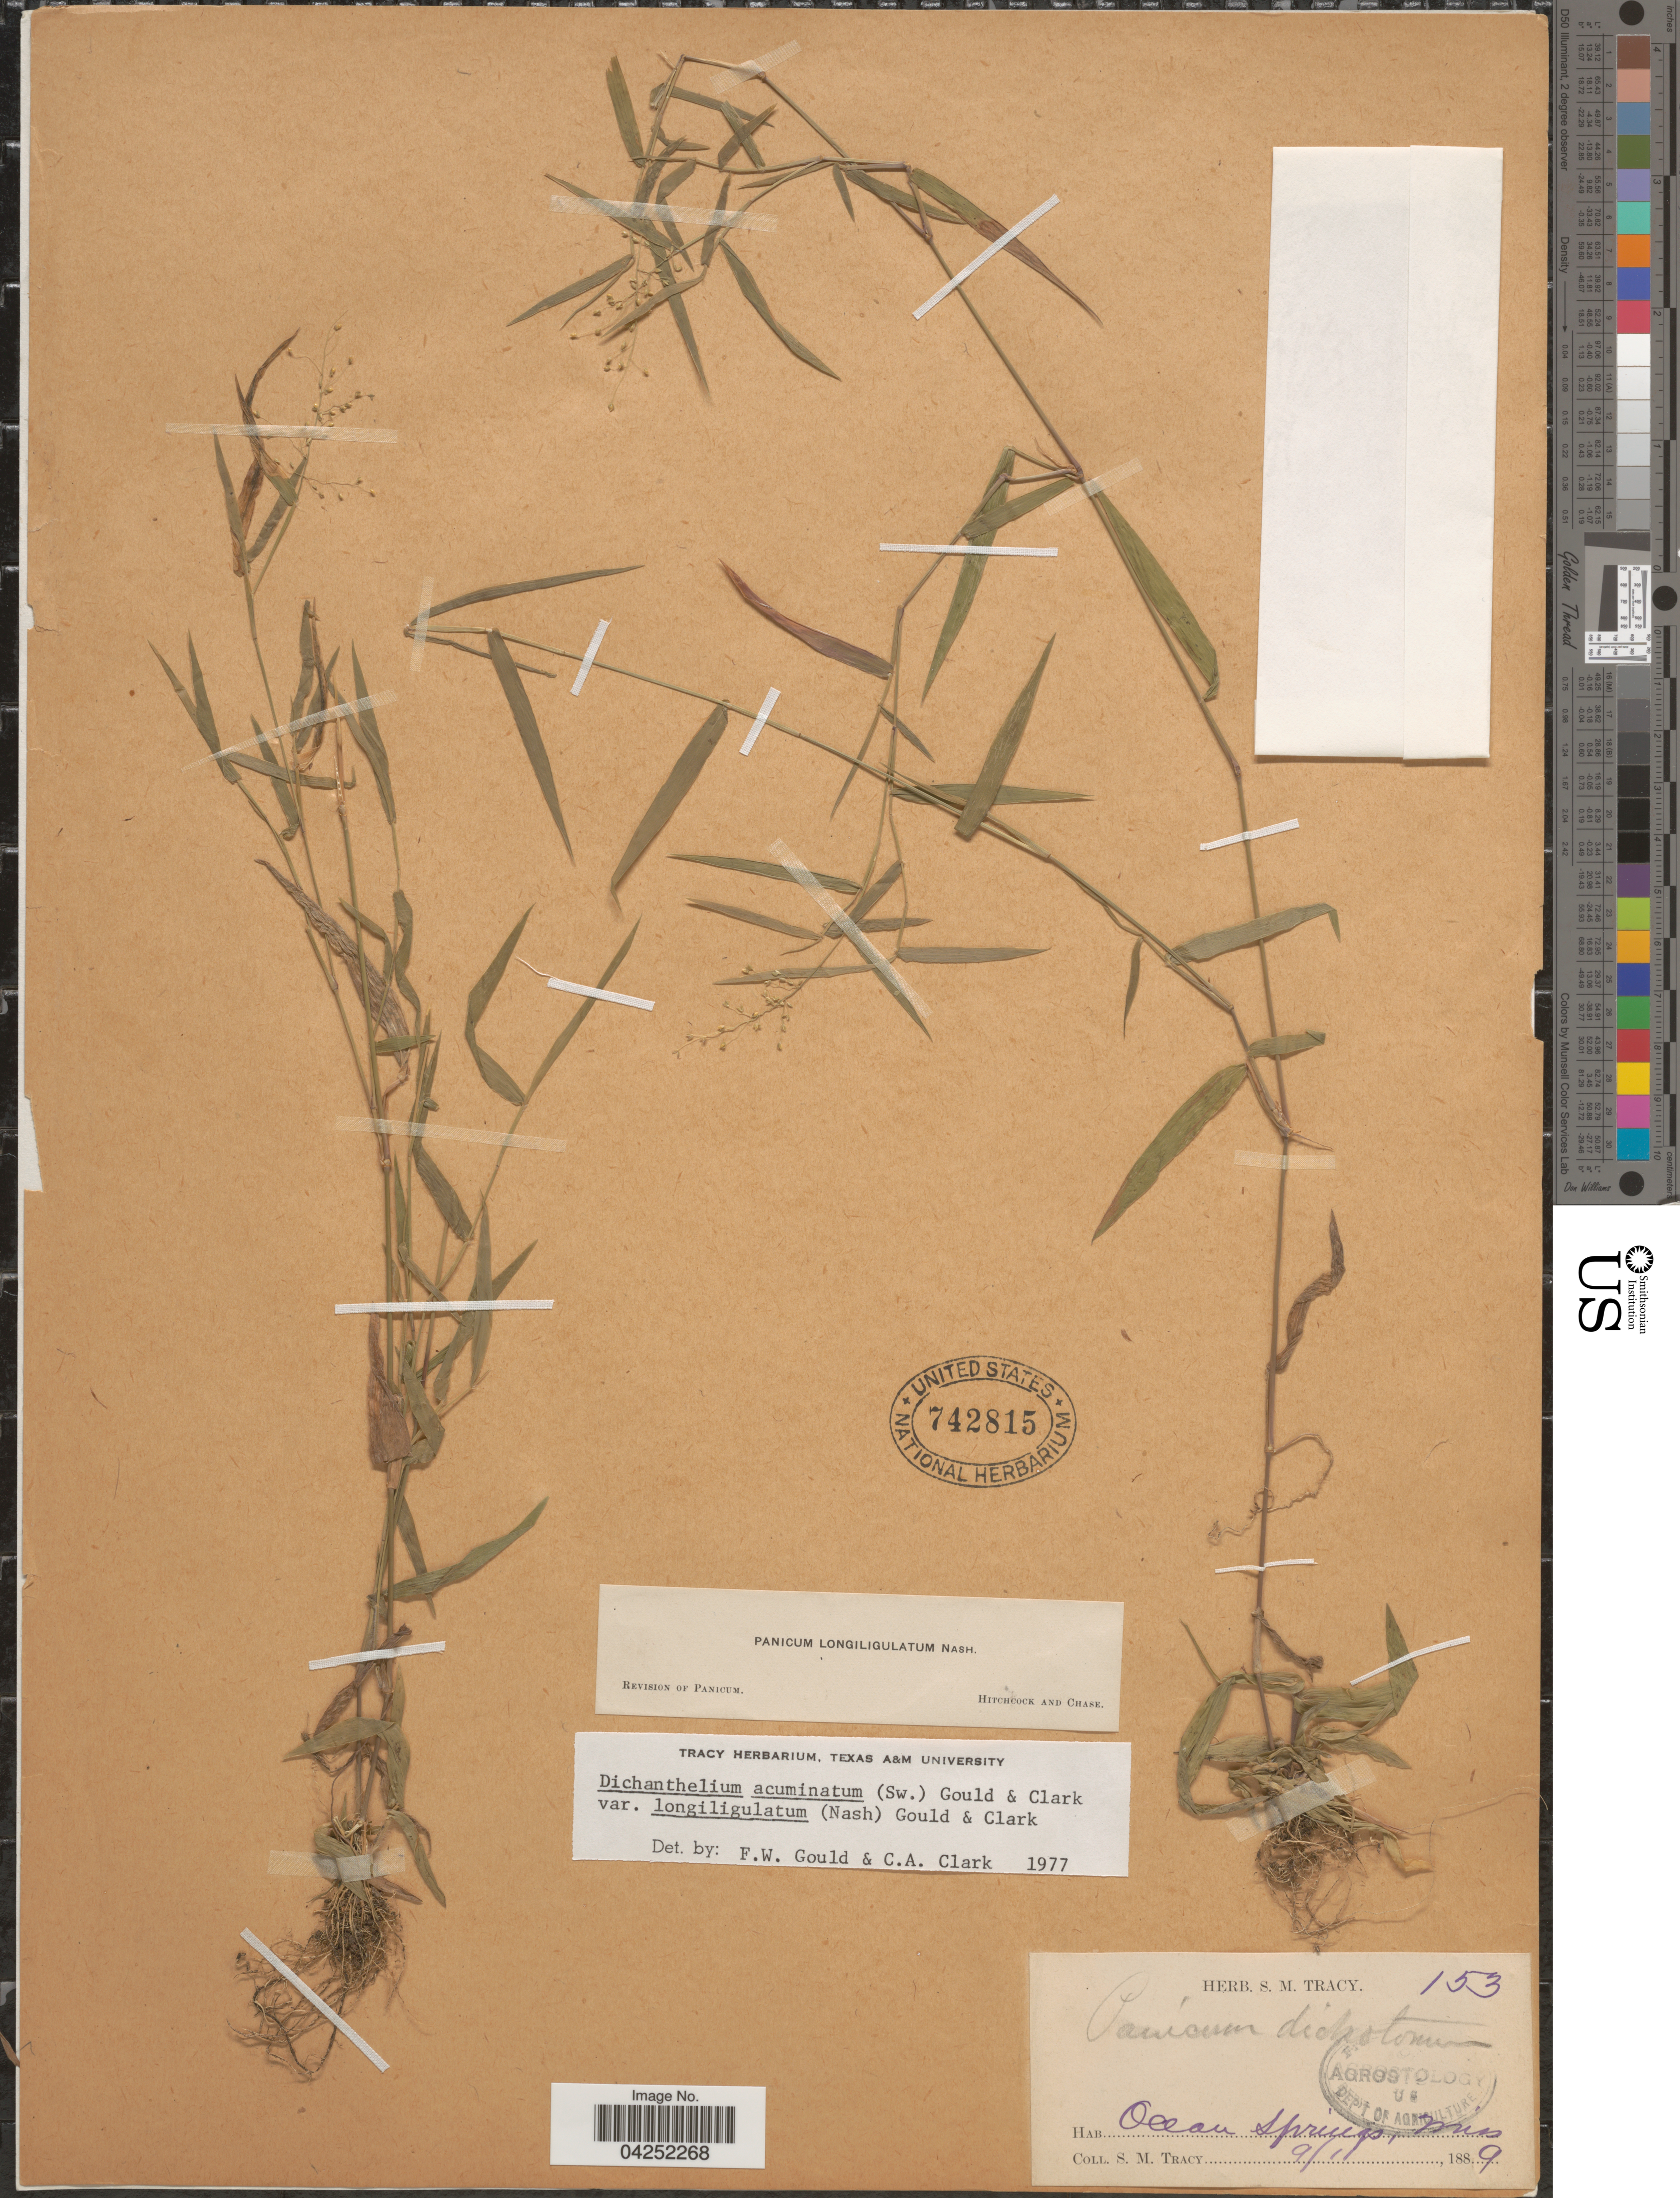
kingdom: Plantae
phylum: Tracheophyta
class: Liliopsida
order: Poales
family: Poaceae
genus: Dichanthelium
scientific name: Dichanthelium acuminatum var. longiligulatum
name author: (Nash) Gould & C.A. Clark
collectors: S. M. Tracy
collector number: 153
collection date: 1889-09-11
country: United States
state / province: Mississippi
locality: Ocean Springs.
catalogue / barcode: US 742815